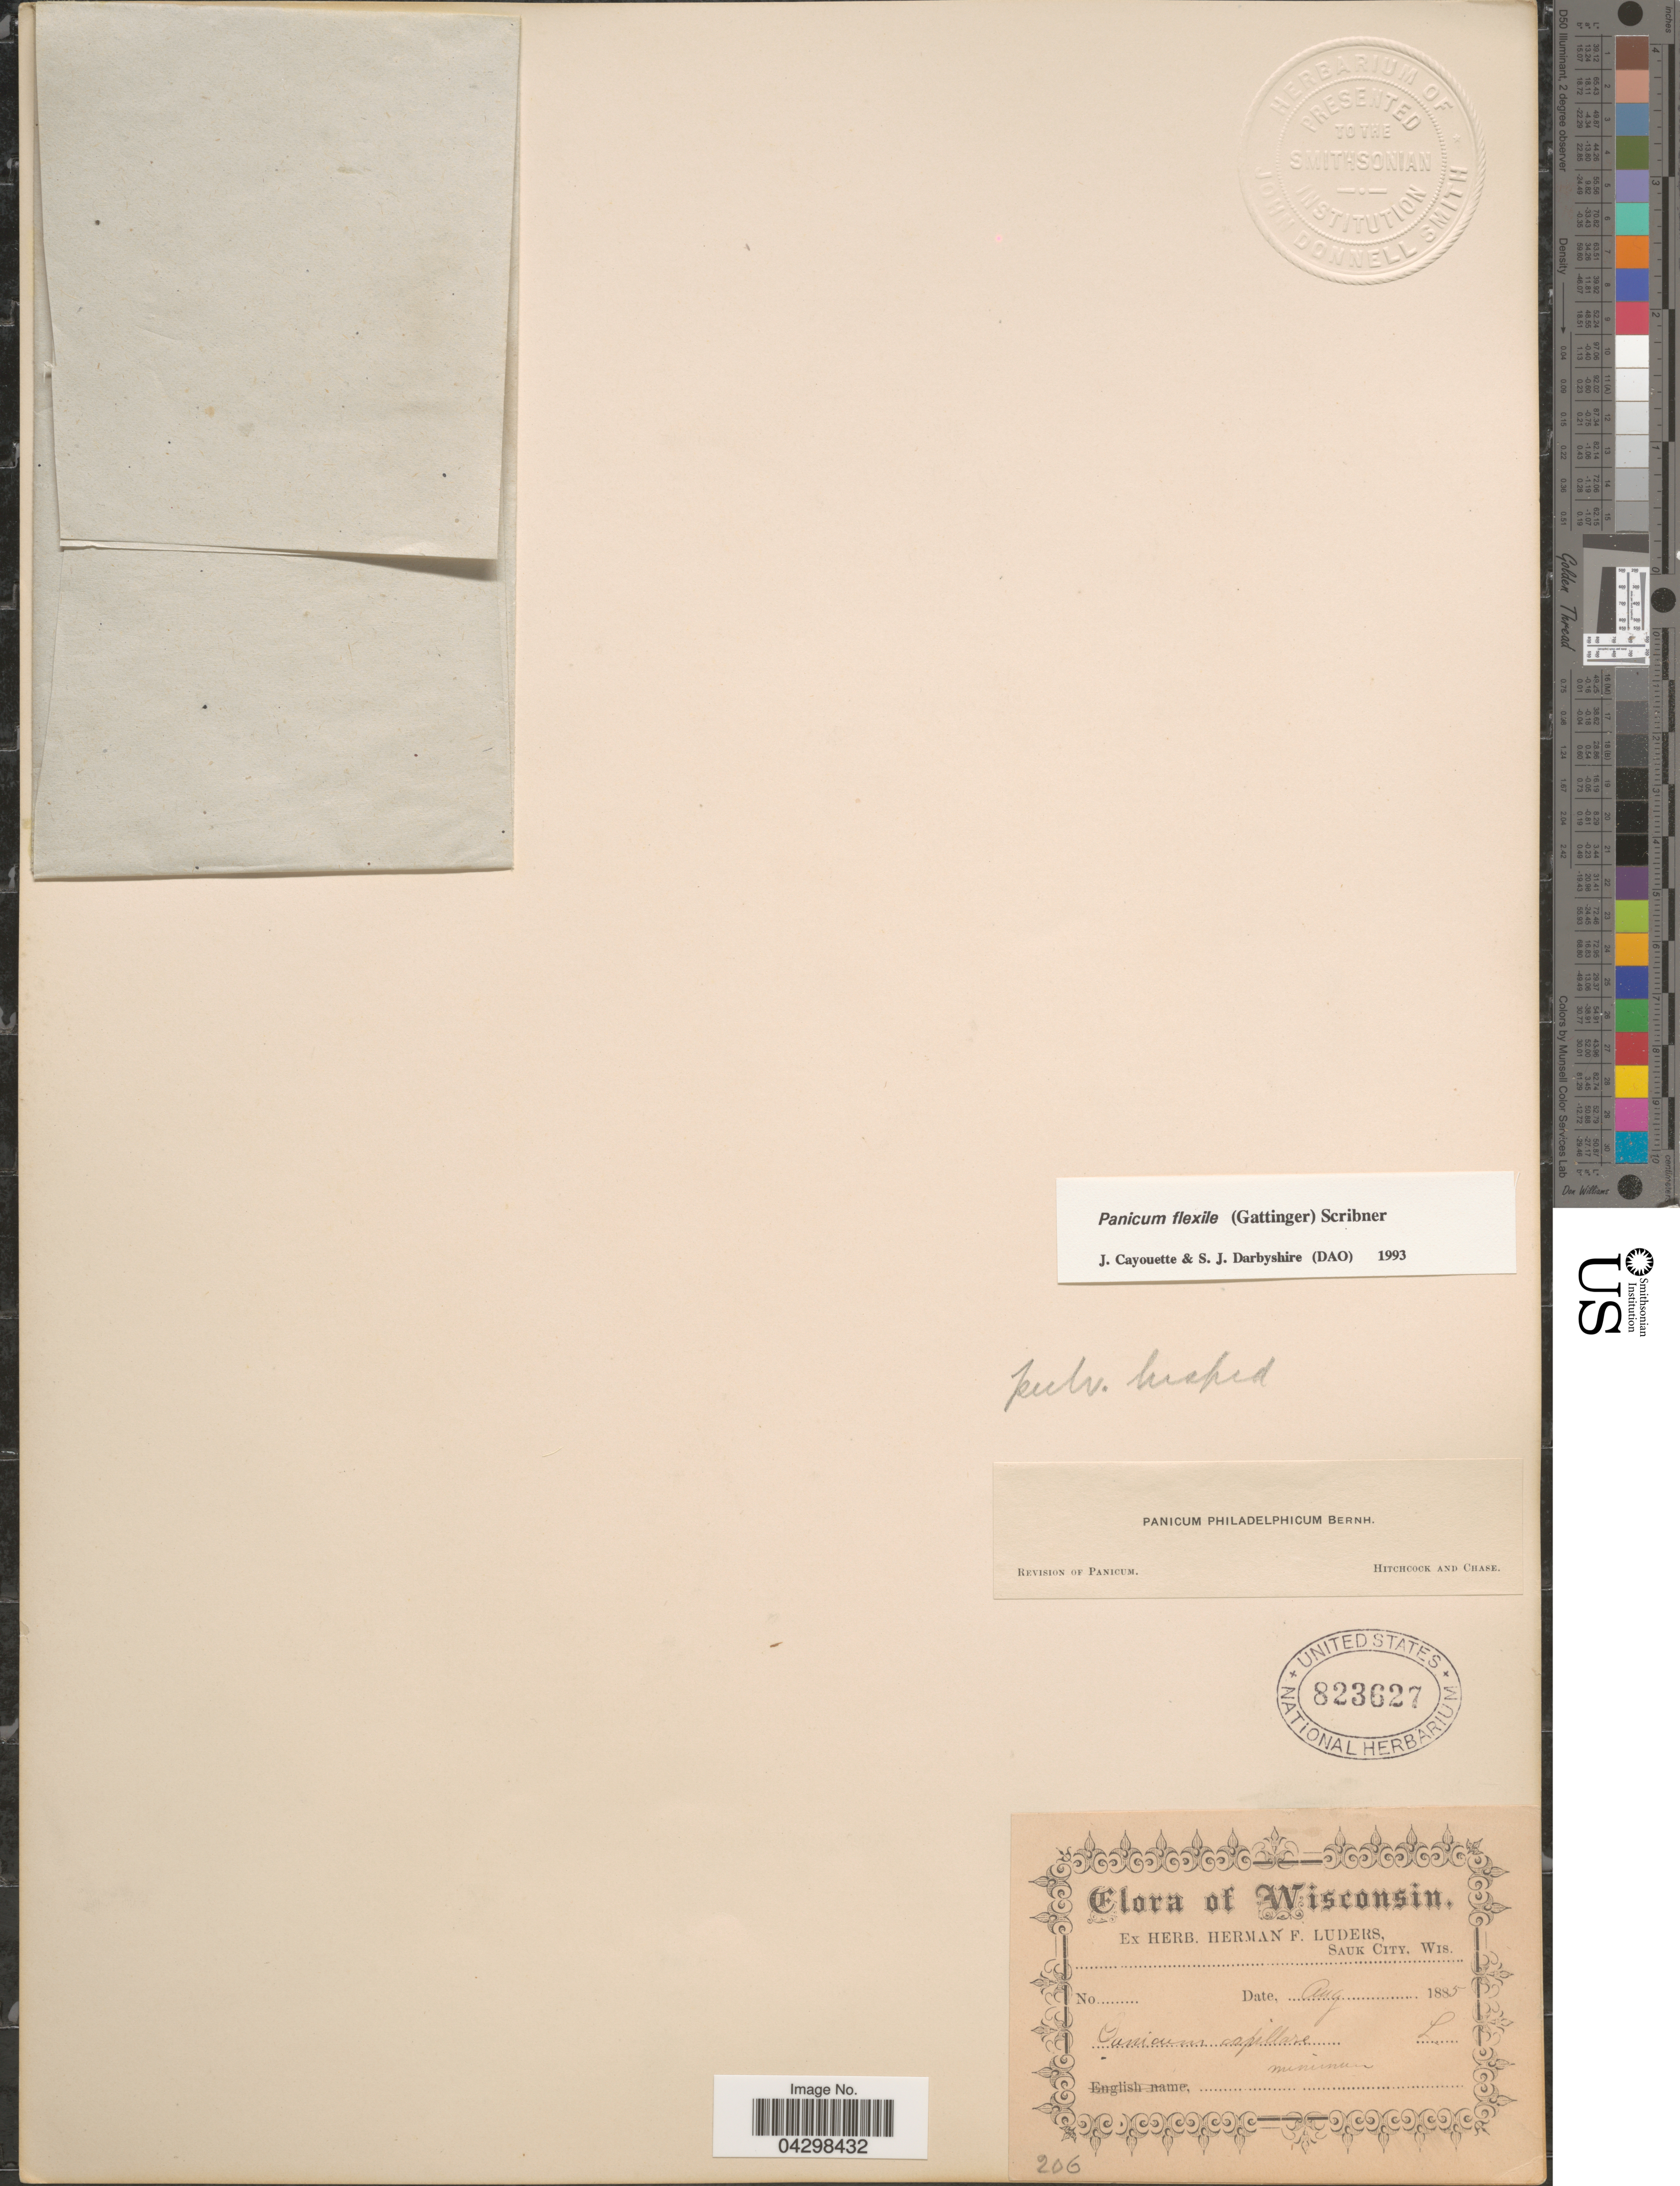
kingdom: Plantae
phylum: Tracheophyta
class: Liliopsida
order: Poales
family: Poaceae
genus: Panicum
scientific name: Panicum flexile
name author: (Gatt.) Scribn.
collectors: ex herb. Herman F. Luders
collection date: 1885-08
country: United States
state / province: Wisconsin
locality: Sauk City.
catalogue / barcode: US 823627